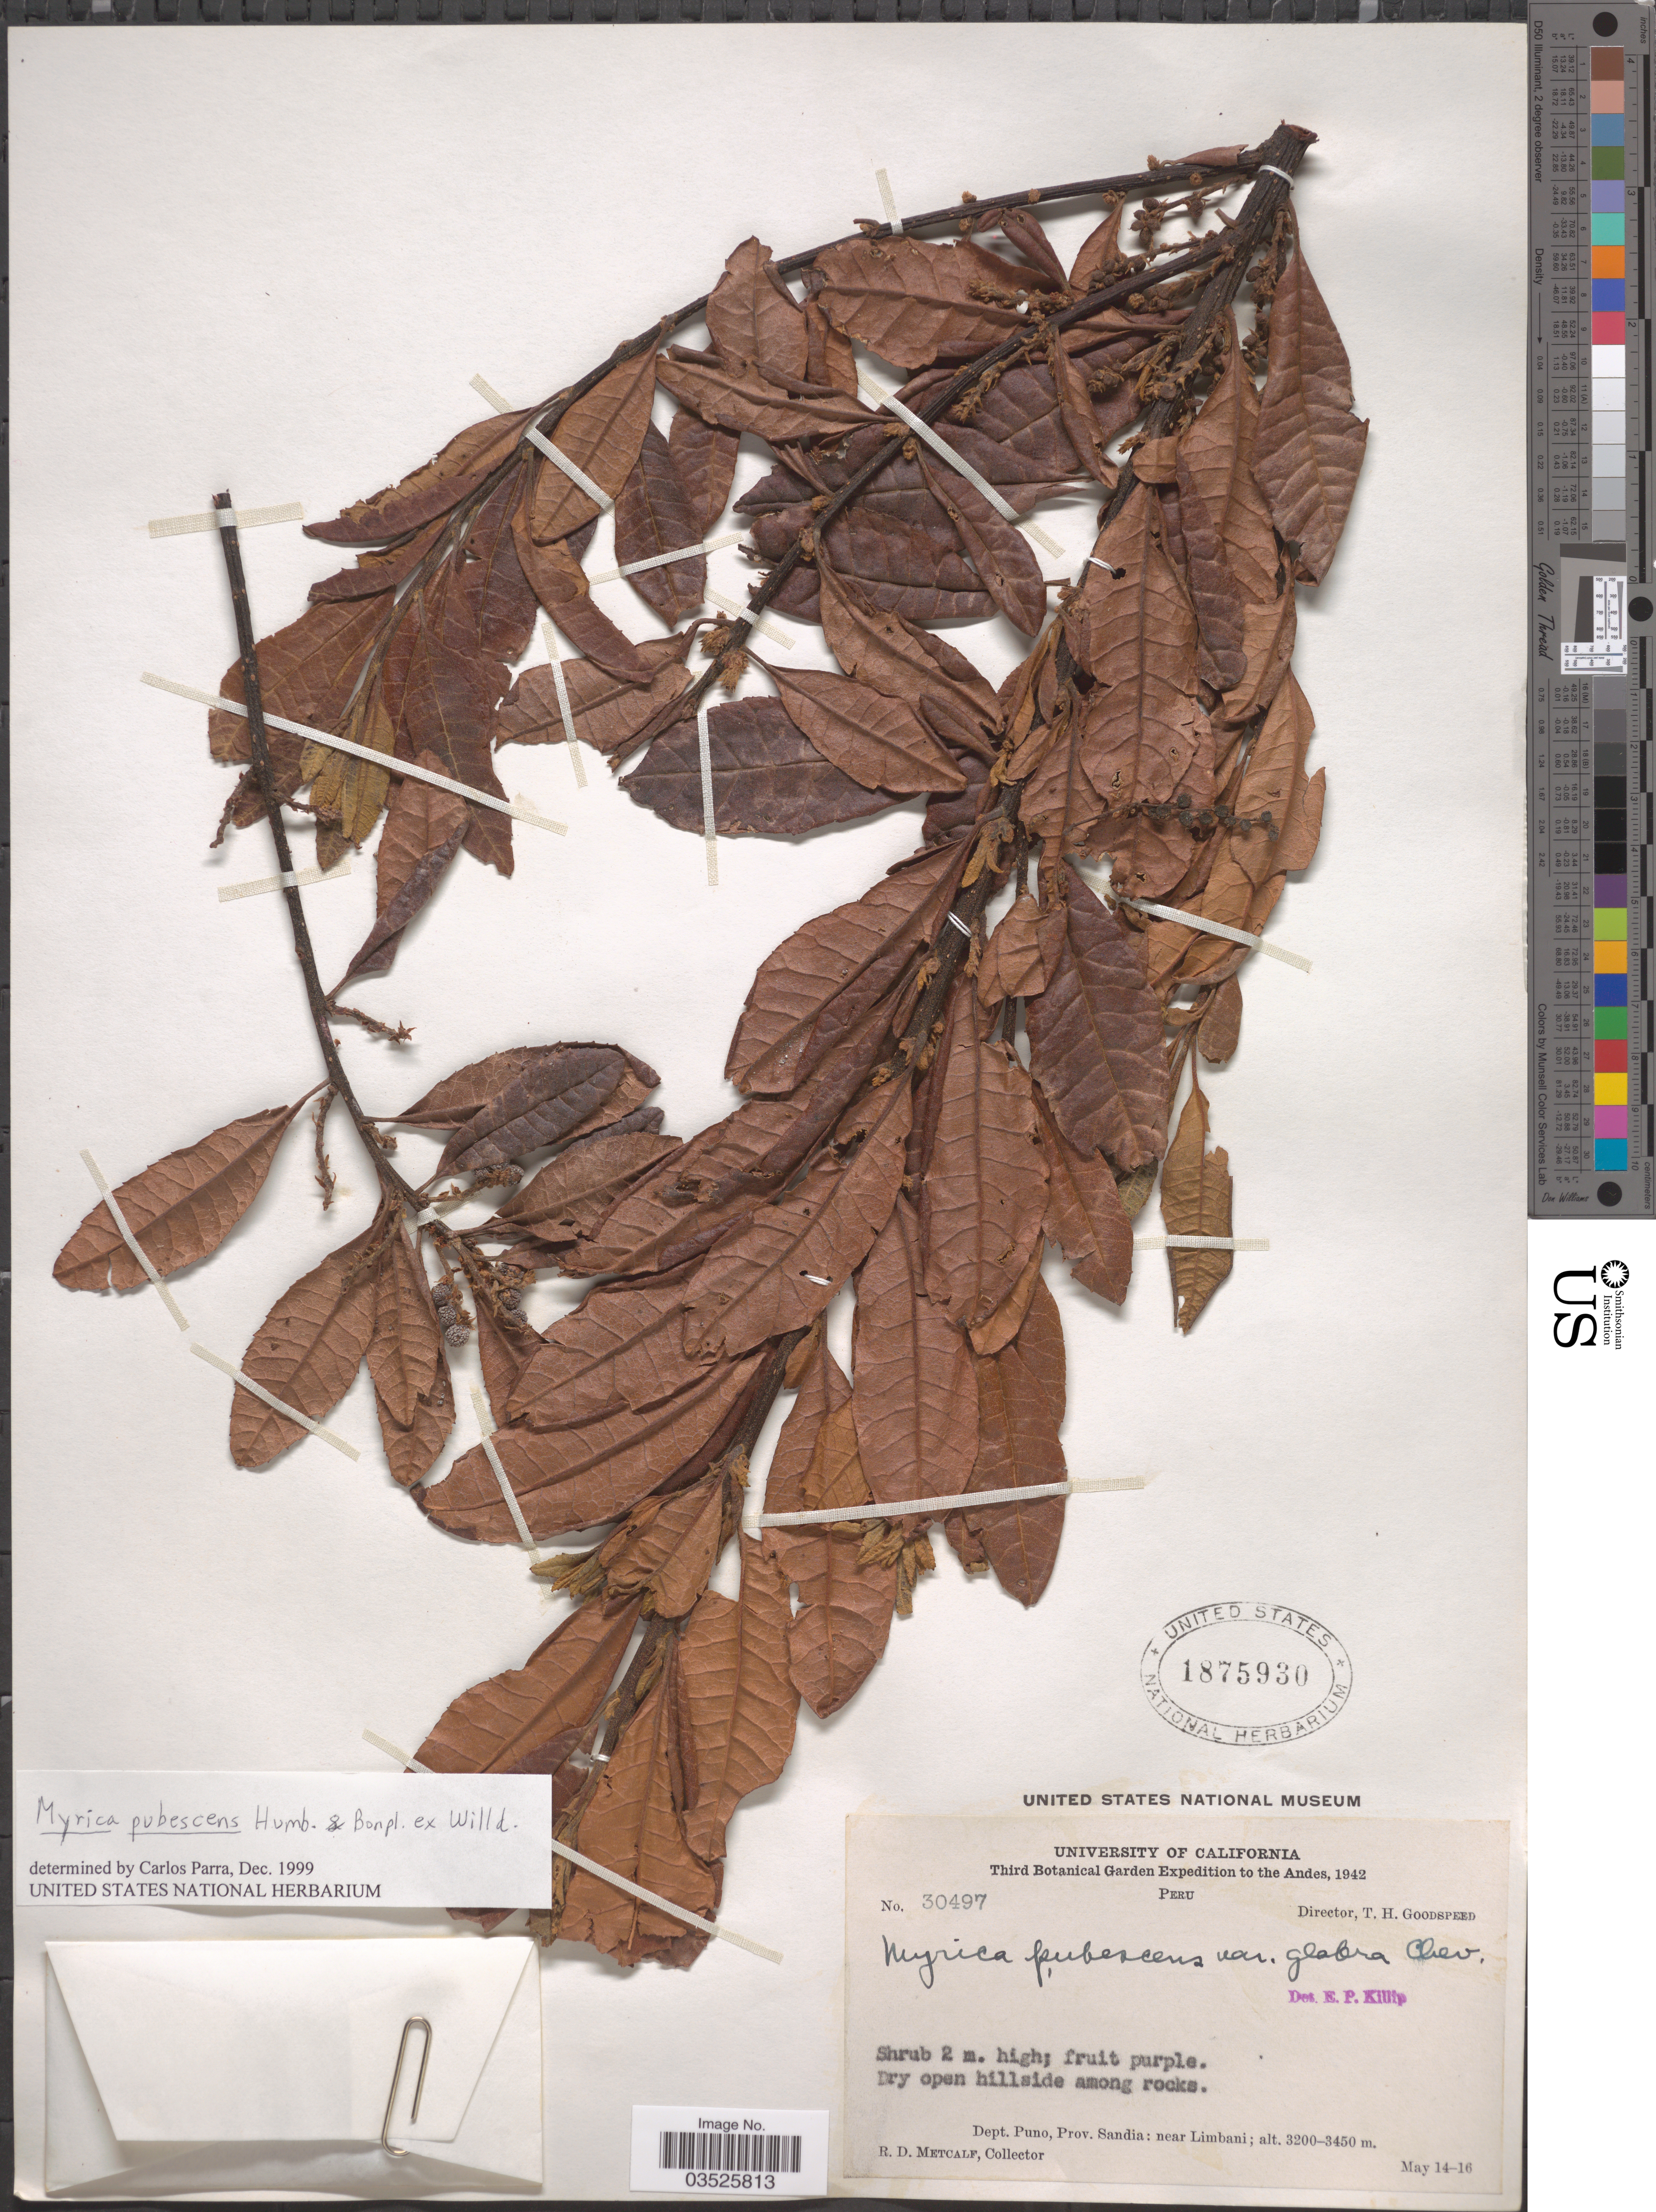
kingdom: Plantae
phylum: Tracheophyta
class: Magnoliopsida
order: Fagales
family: Myricaceae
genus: Morella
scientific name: Morella pubescens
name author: (Humb. & Bonpl. ex Willd.) Wilbur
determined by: Strong, M. T., (US), Smithsonian Institution - National Museum of Natural History (UNITED STATES)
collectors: R. D. Metcalf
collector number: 30497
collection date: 1942-05-14/1942-05-16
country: Peru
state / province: Puno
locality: The Andes. Dry open hillside among rocks. Dept. Puno, Prov. Sandia: near Limbani.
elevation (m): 3200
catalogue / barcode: US 1875930